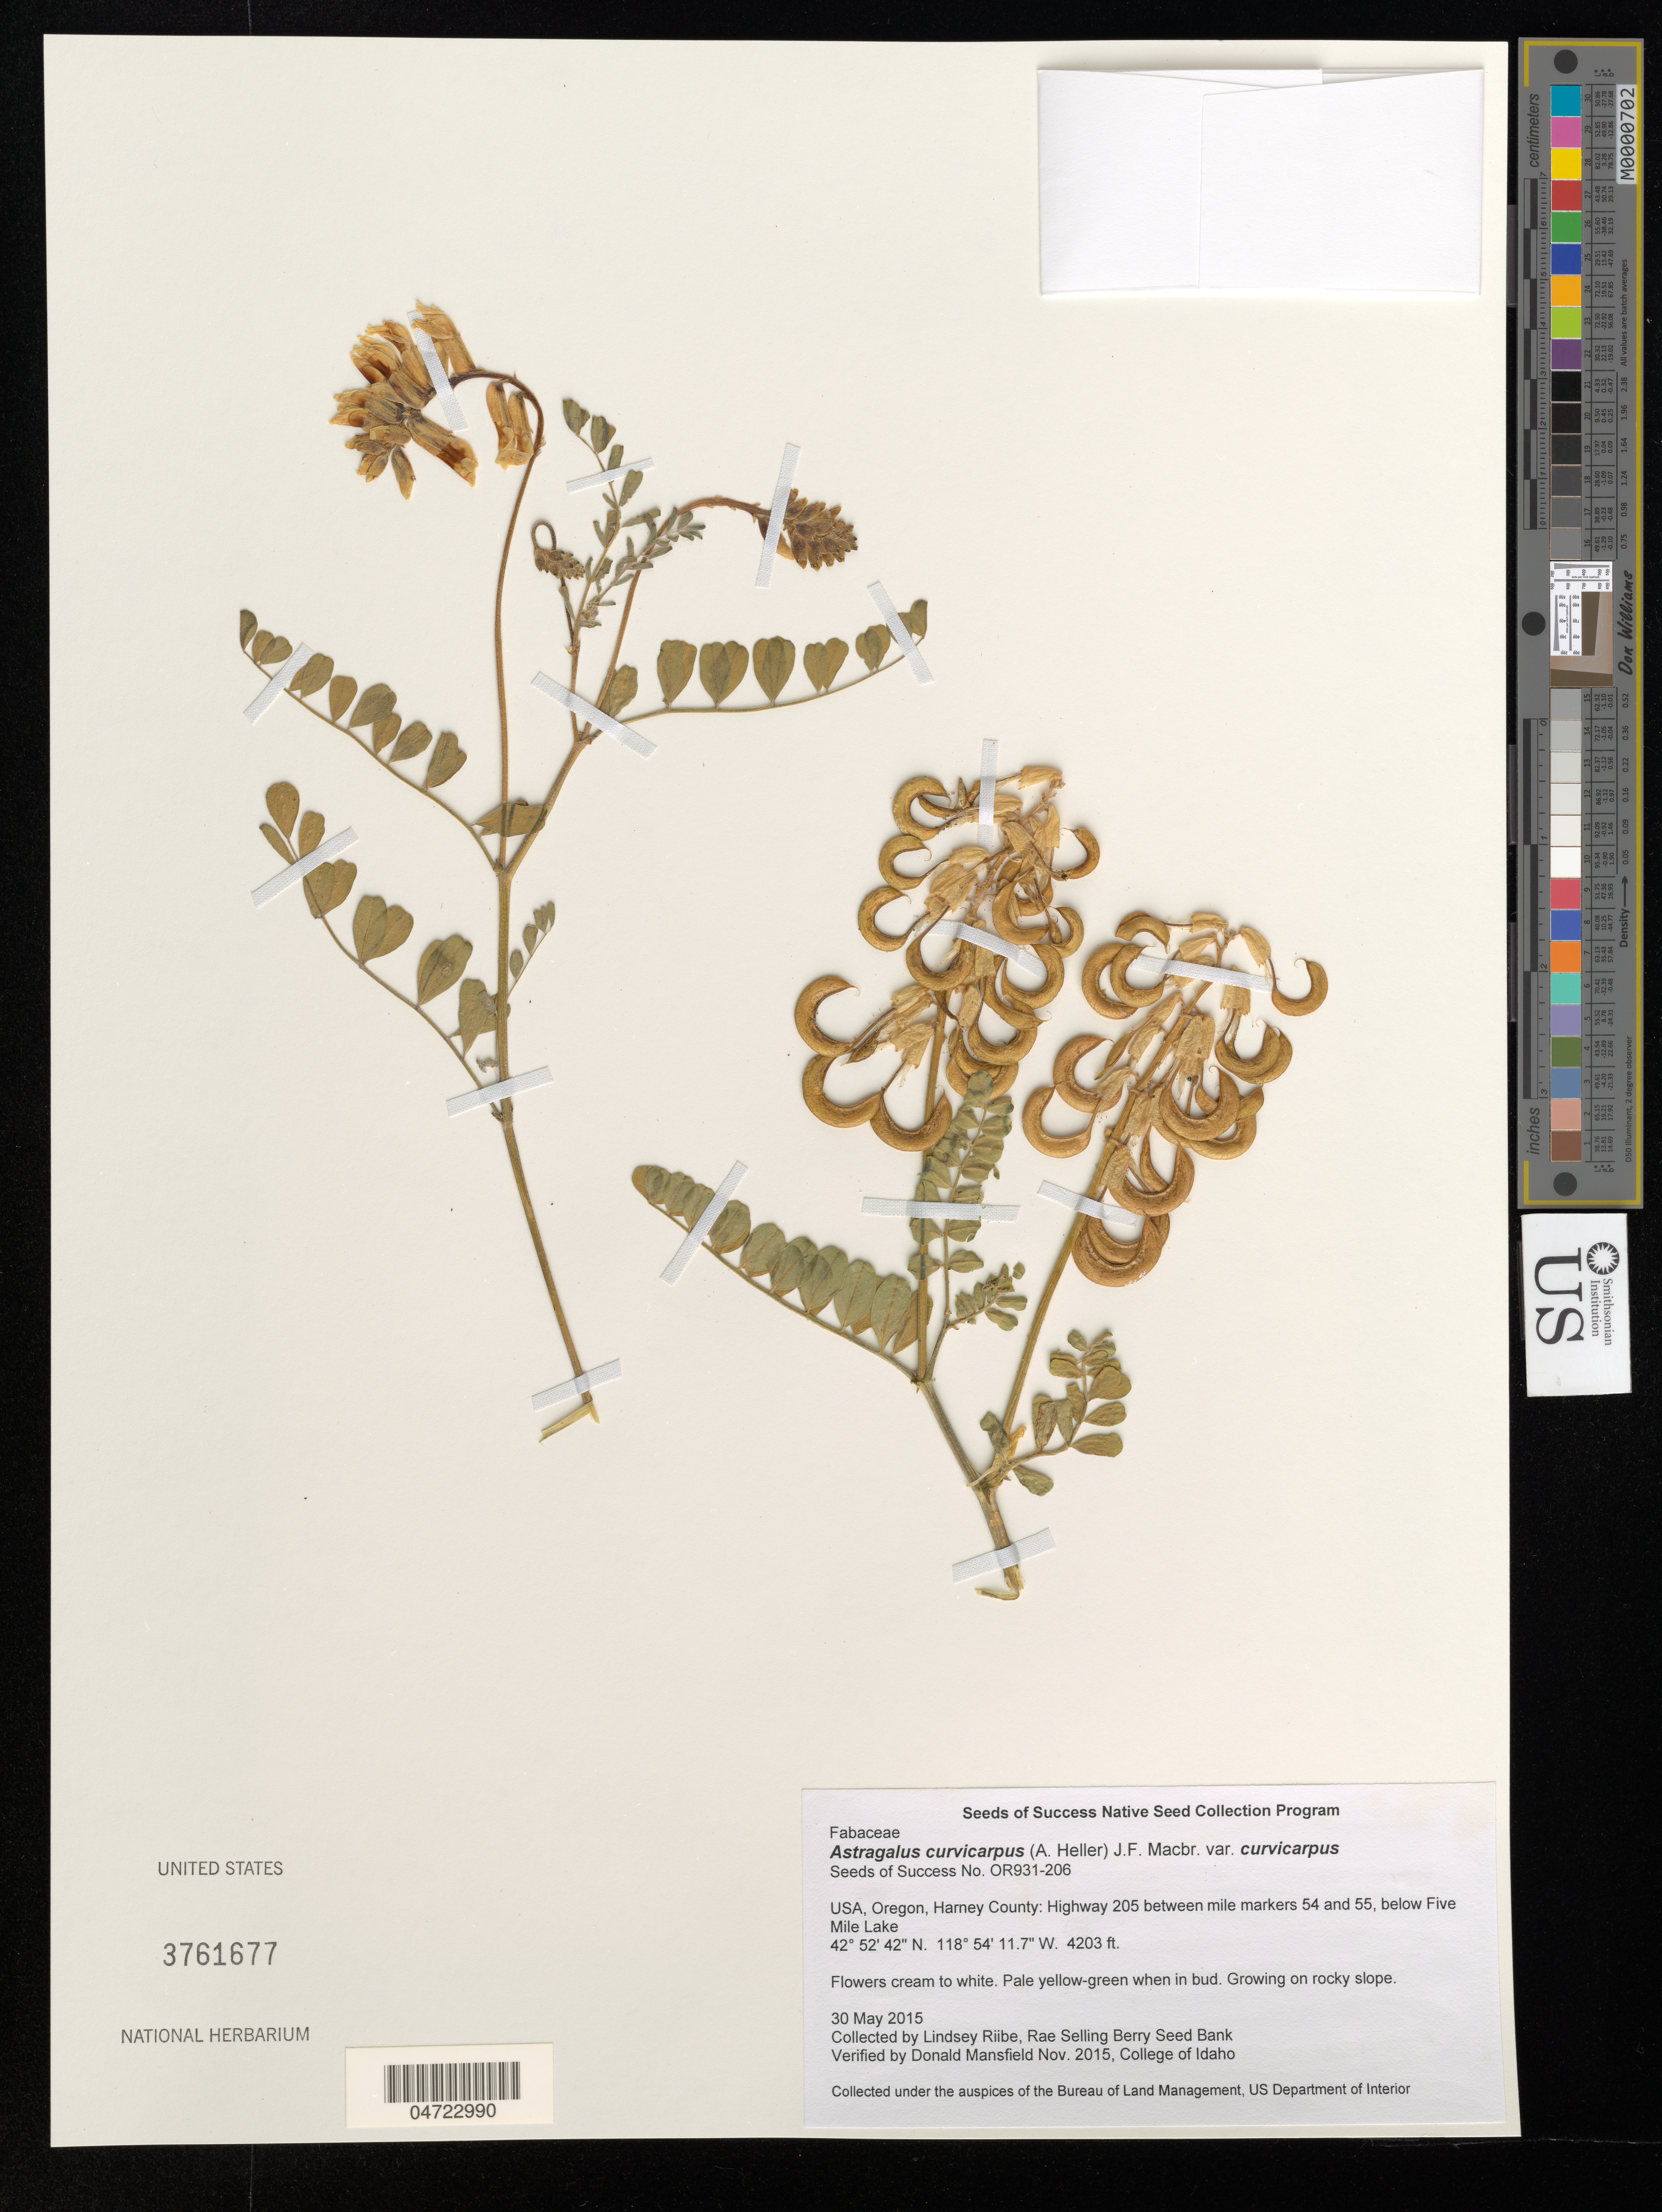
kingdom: Plantae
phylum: Tracheophyta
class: Magnoliopsida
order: Fabales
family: Fabaceae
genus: Astragalus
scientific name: Astragalus curvicarpus var. curvicarpus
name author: (A. Heller) J.F. Macbr.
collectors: L. Riibe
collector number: OR931-206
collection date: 2015-05-30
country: United States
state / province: Oregon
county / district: Harney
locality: Harney County: Highway 205 between mile markers 54 and 55, below Five Mile Lake.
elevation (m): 1281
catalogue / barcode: US 3761677